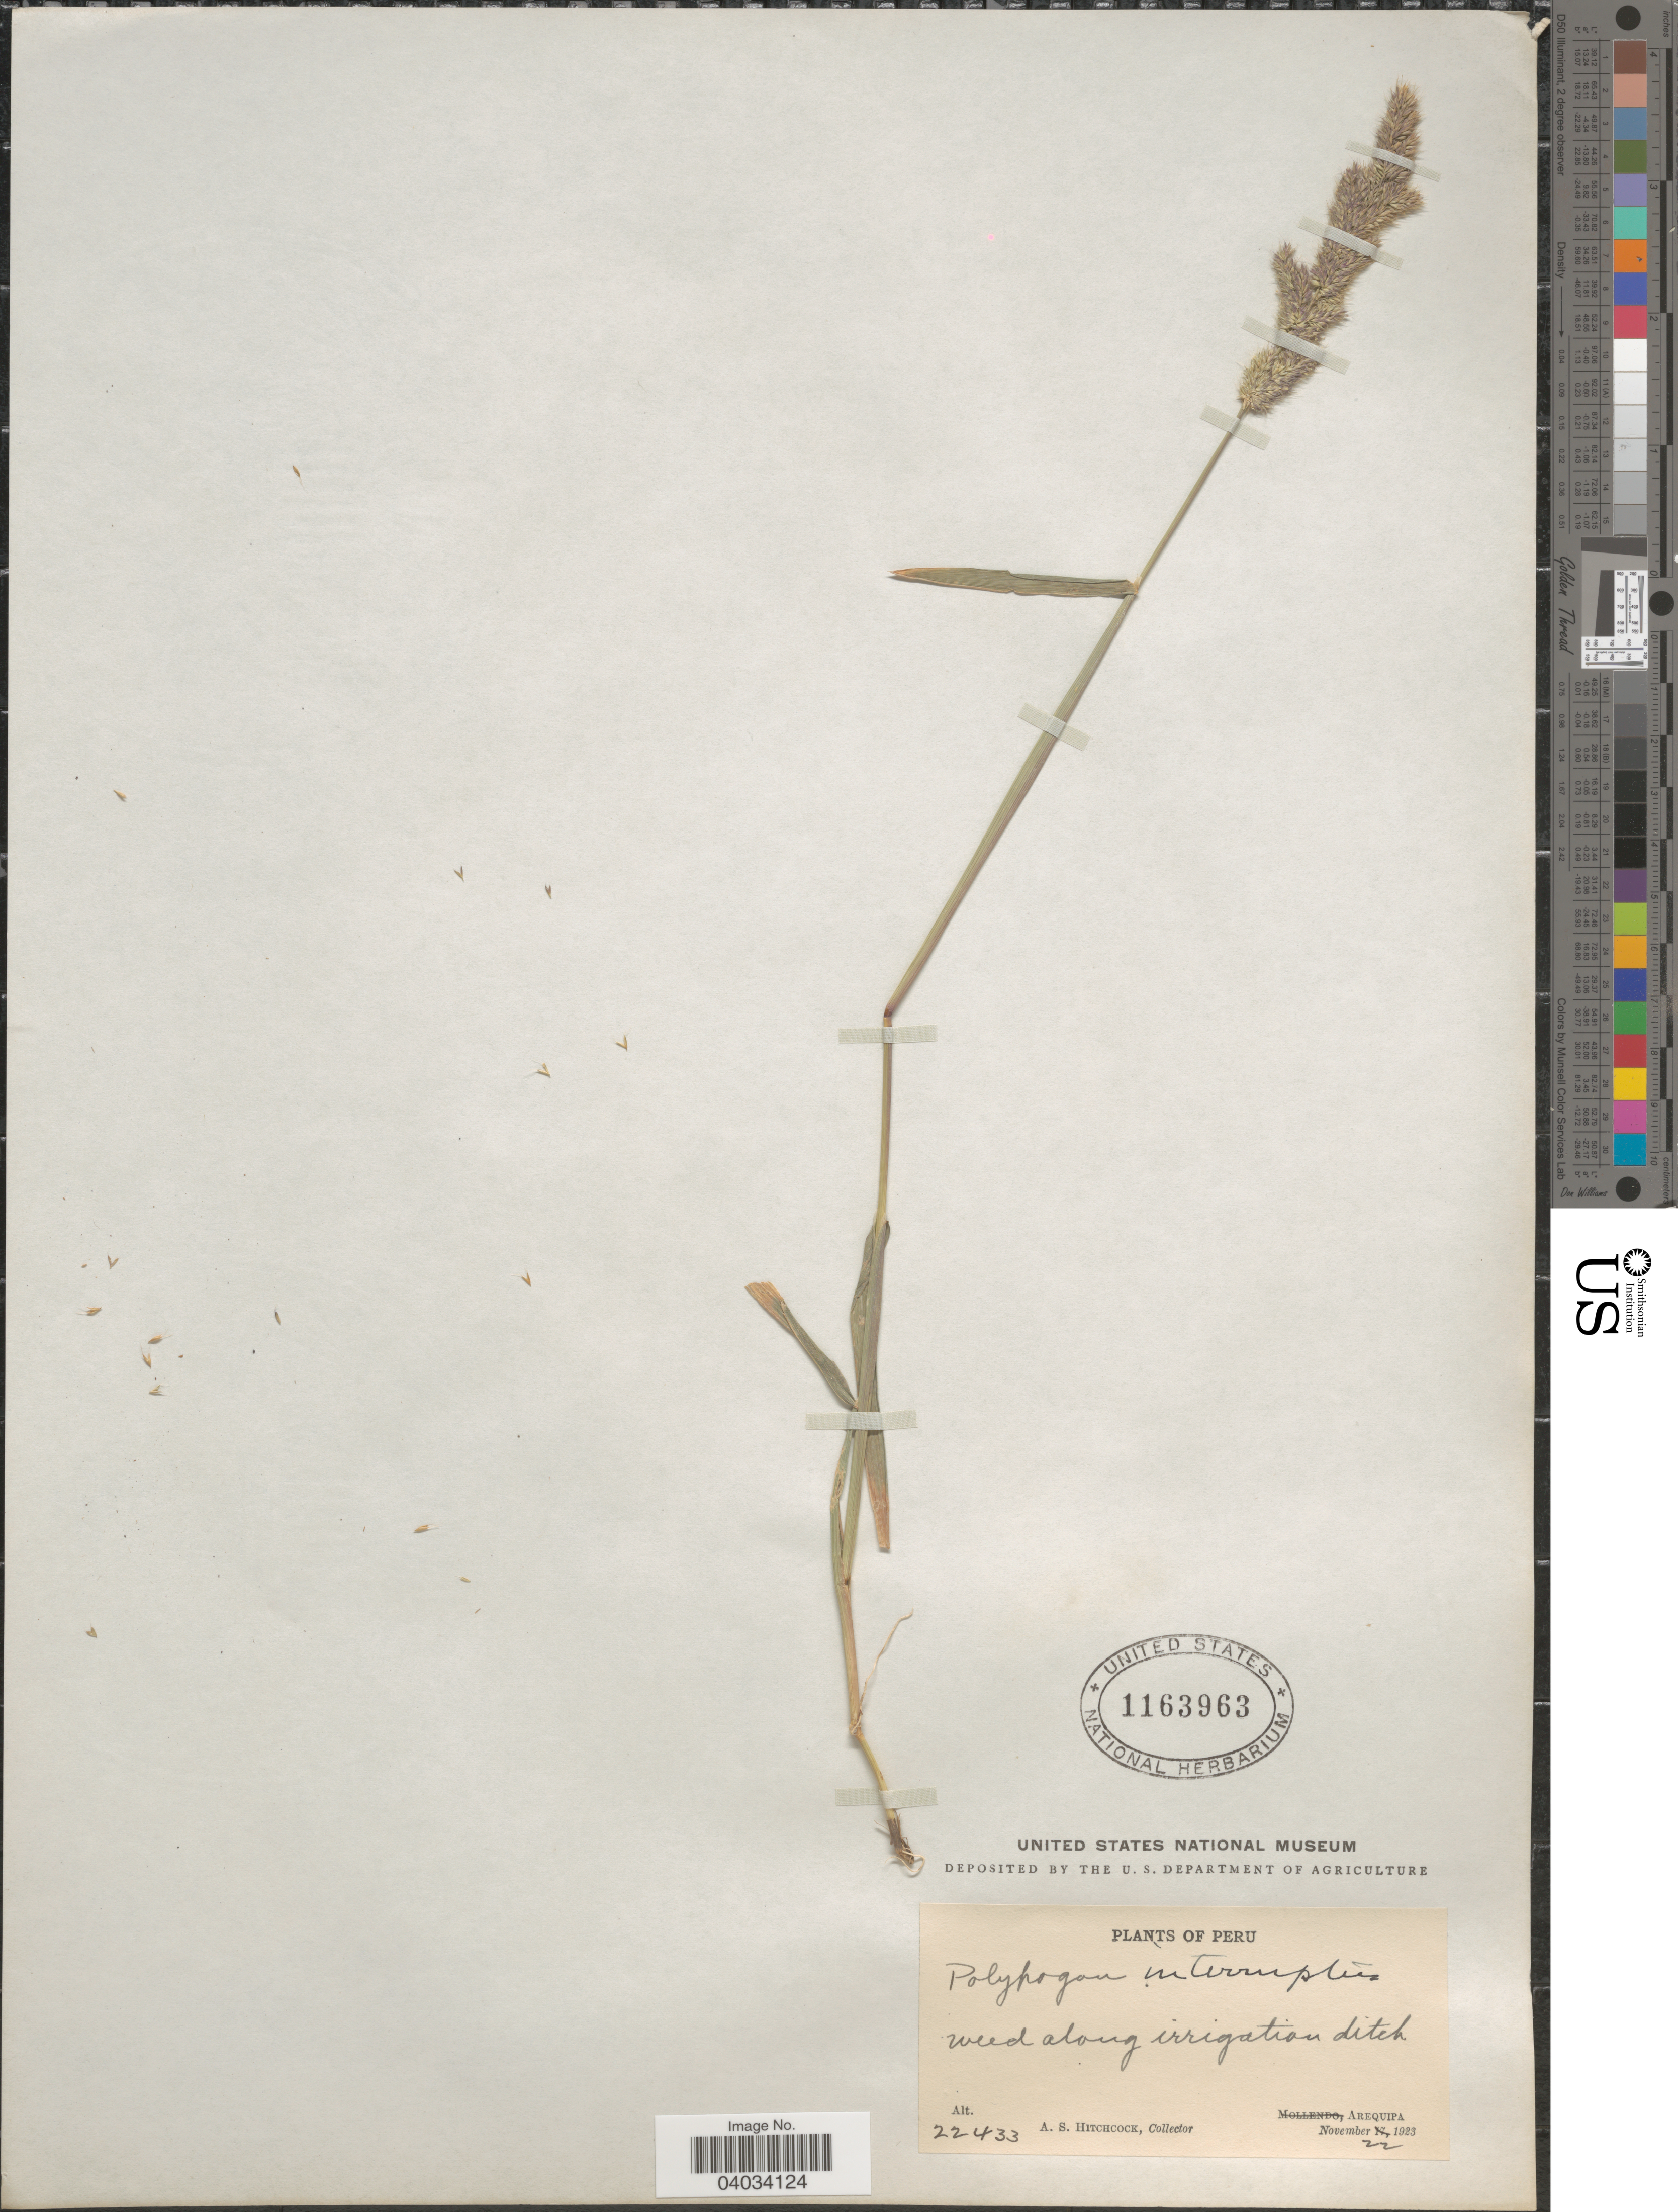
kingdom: Plantae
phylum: Tracheophyta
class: Liliopsida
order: Poales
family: Poaceae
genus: Polypogon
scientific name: Polypogon interruptus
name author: Kunth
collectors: A. S. Hitchcock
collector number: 22433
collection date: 1923-11-22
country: Peru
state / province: Arequipa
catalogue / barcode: US 1163963